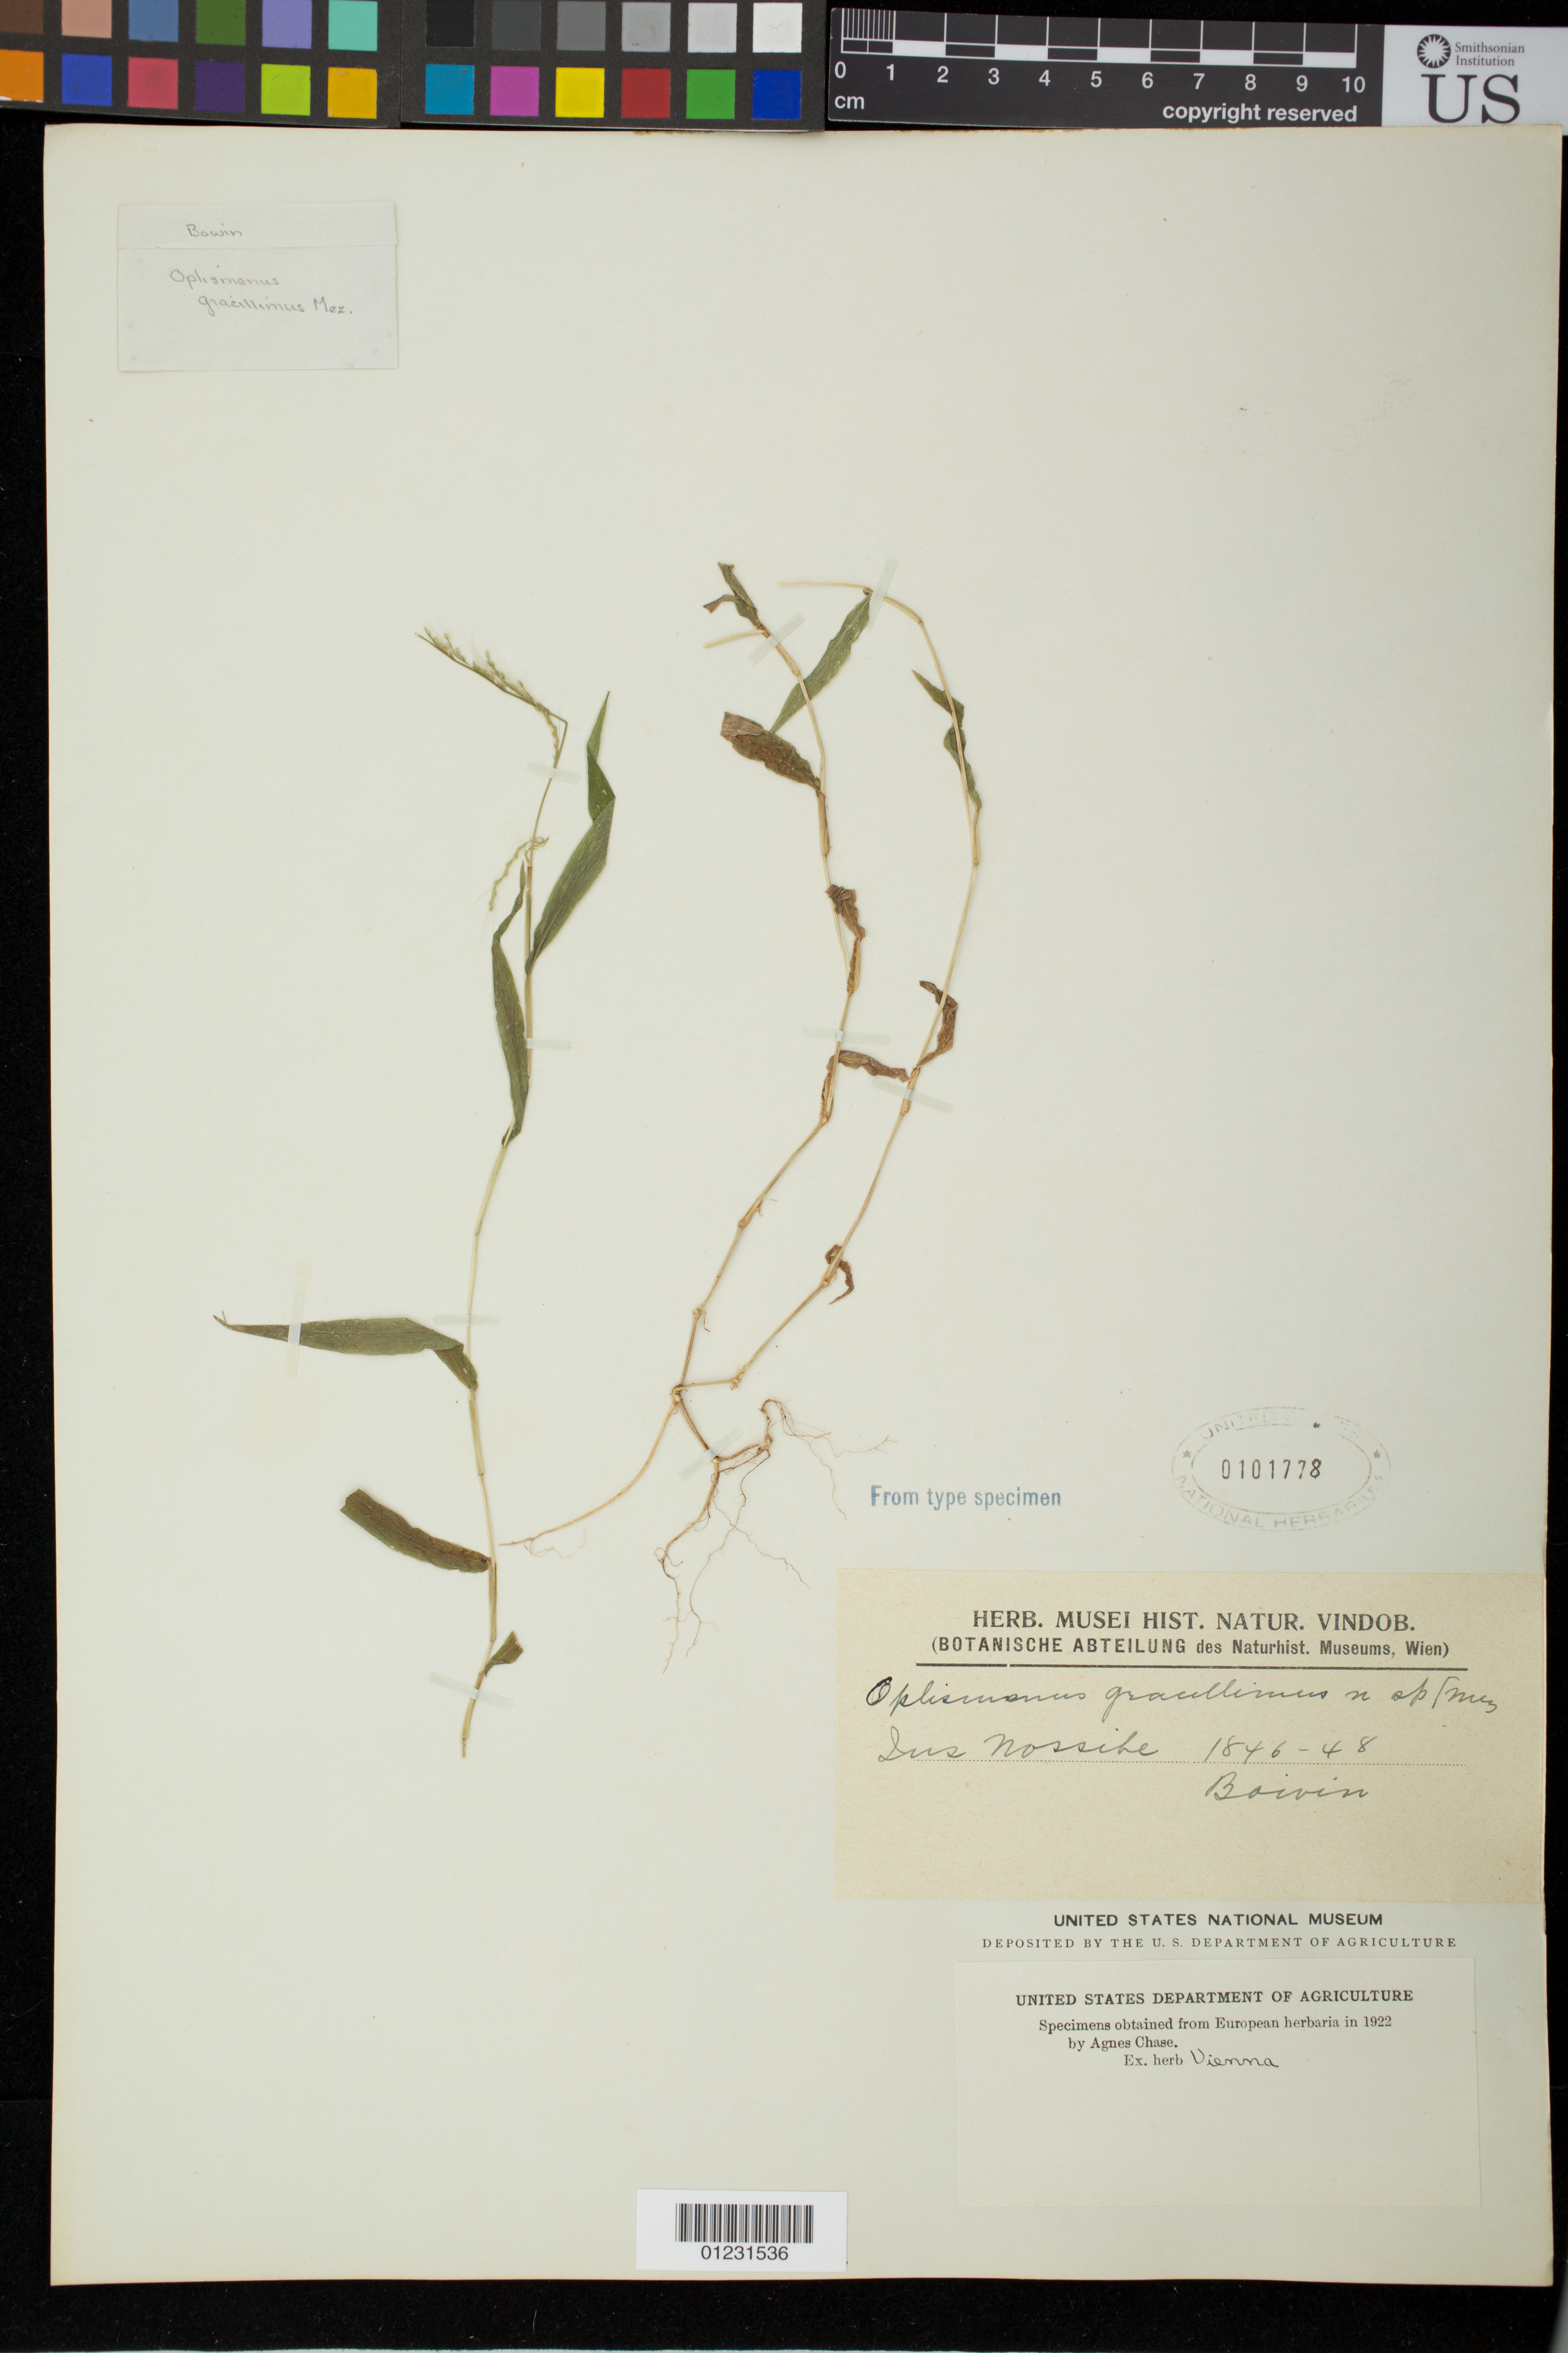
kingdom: Plantae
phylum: Tracheophyta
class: Liliopsida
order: Poales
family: Poaceae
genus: Oplismenus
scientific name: Oplismenus gracillimus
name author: Mez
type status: Isotype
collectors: L. H. Boivin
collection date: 1846/1848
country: Madagascar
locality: Insel Nossibe.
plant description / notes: Fragmentary material of type specimen ex herb. Berlin.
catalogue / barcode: US 101778